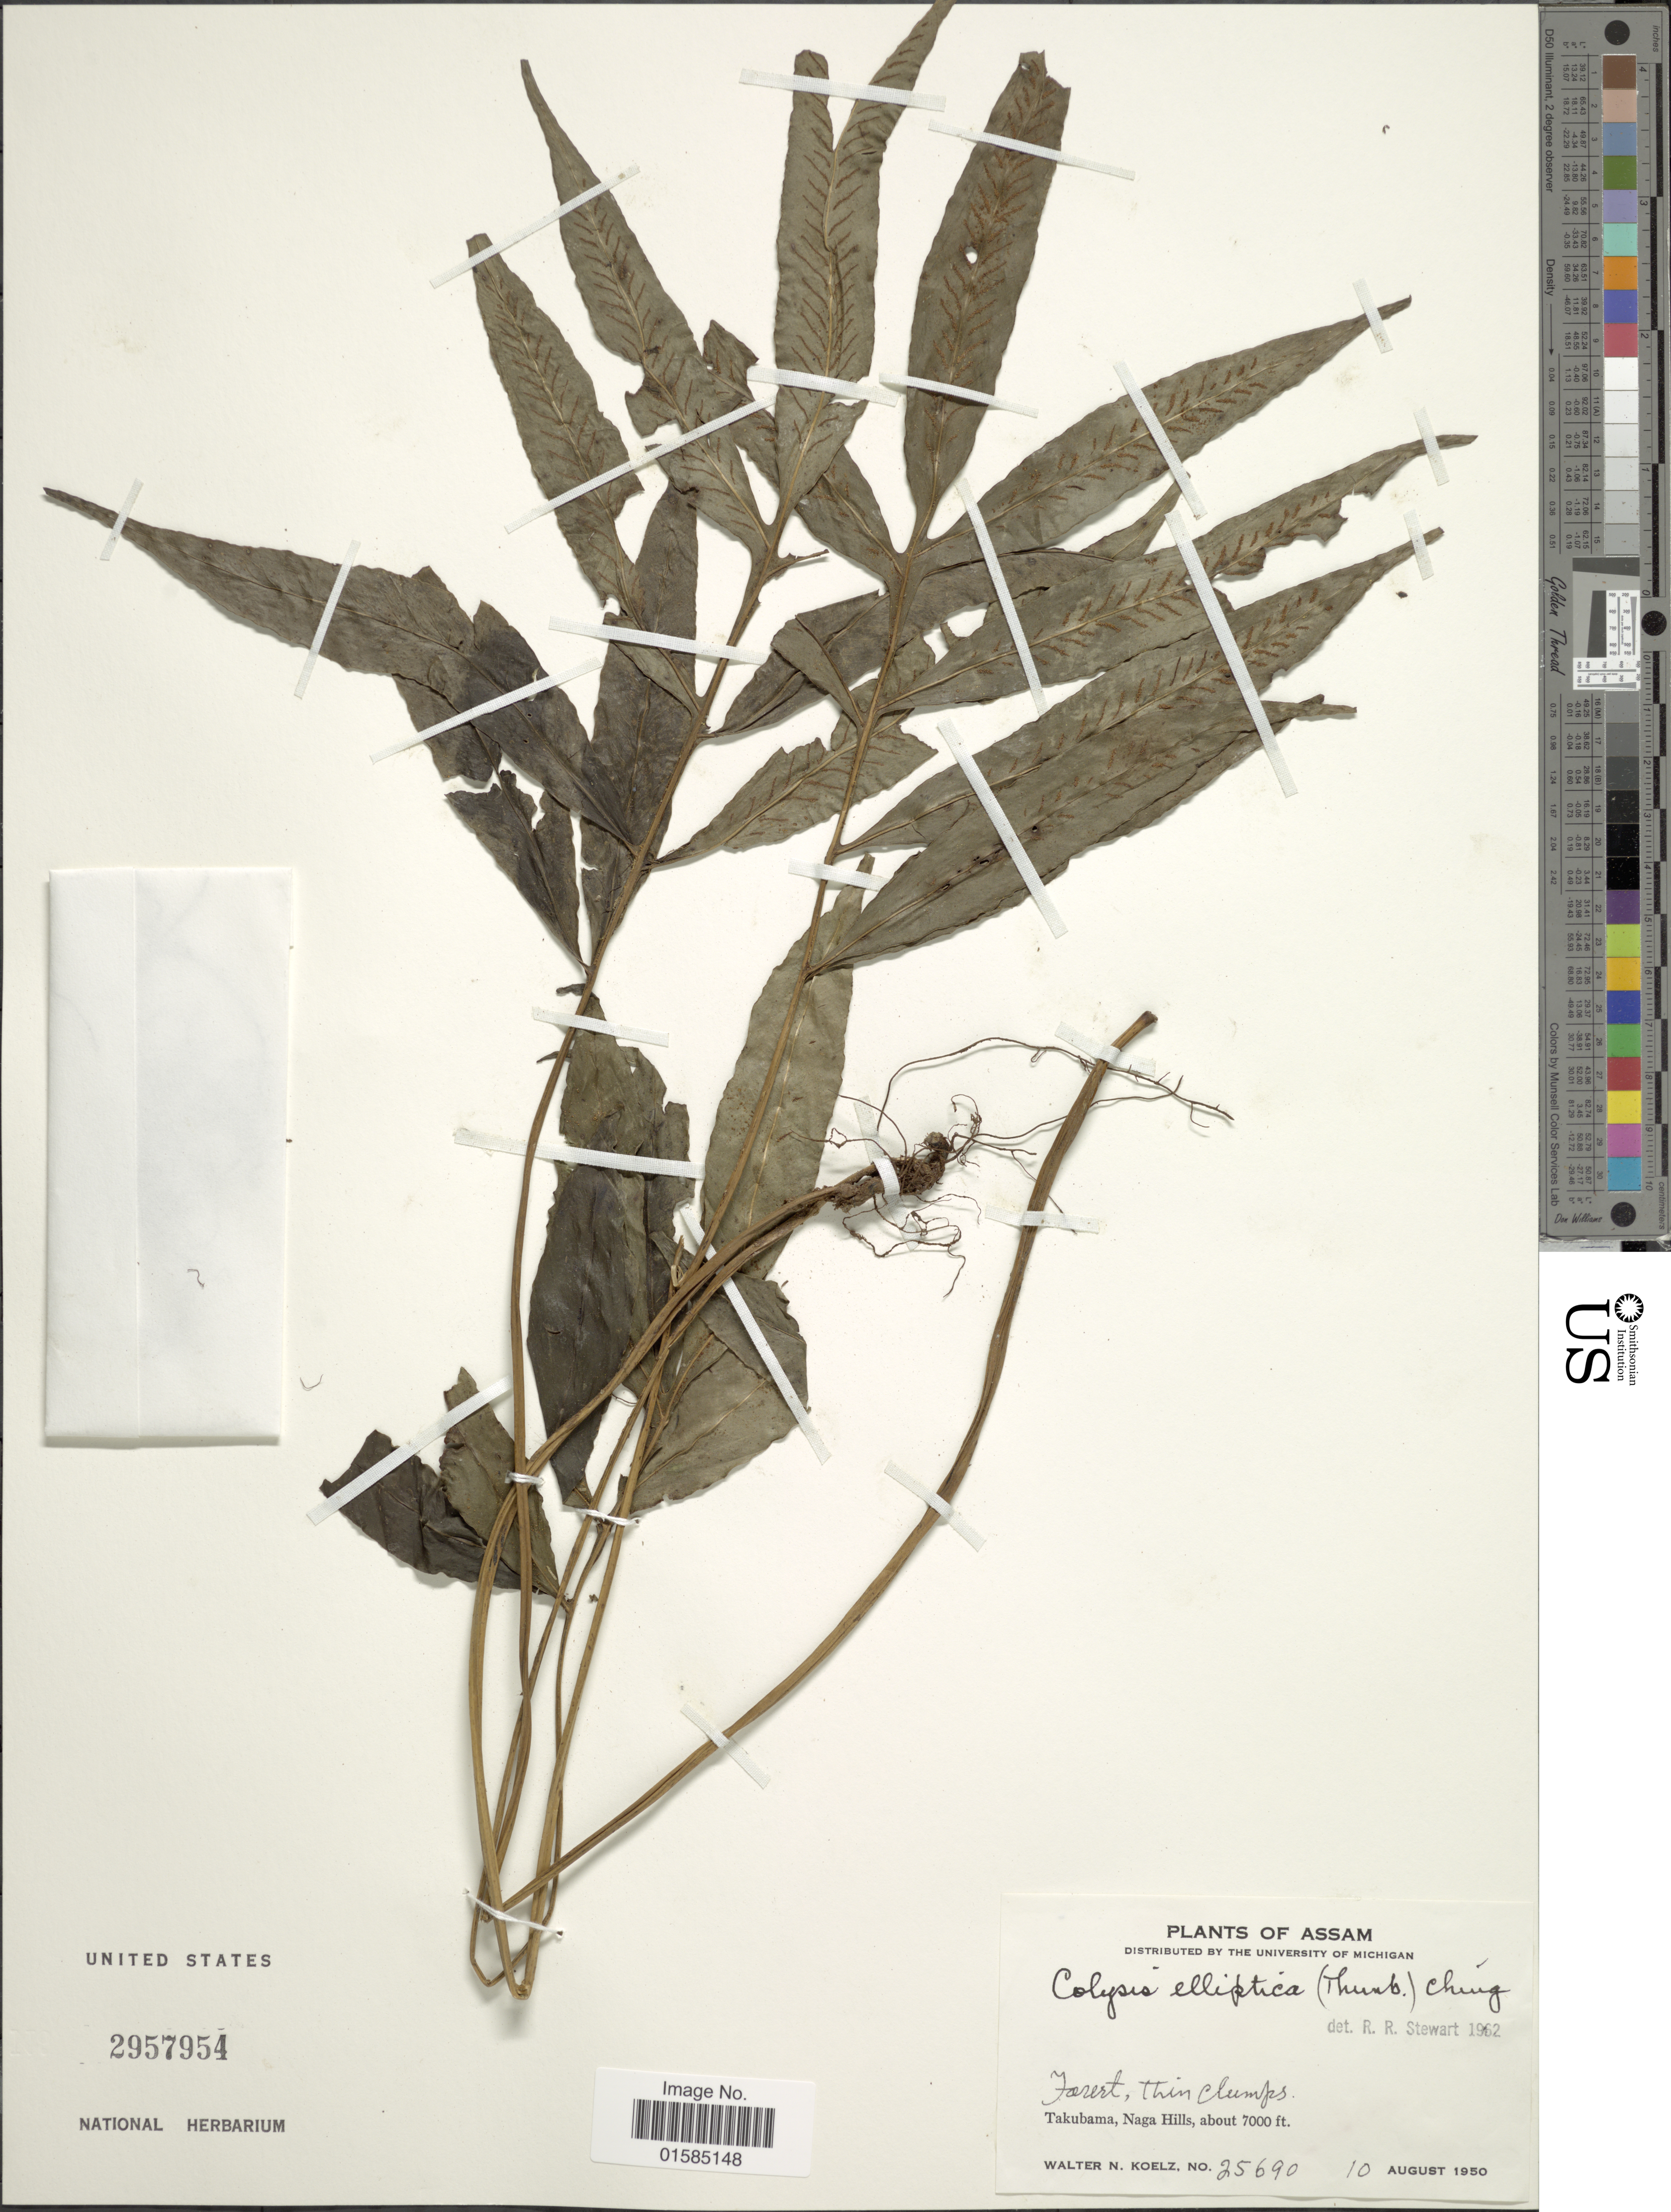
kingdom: Plantae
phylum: Tracheophyta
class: Polypodiopsida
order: Polypodiales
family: Polypodiaceae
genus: Leptochilus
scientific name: Leptochilus ellipticus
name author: (Thunb.) Noot.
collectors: W. N. Koelz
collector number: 25690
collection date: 1950-08-10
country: India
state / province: Assam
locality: Assam, Takubama, Naga Hills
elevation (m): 2134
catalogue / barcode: US 2957954